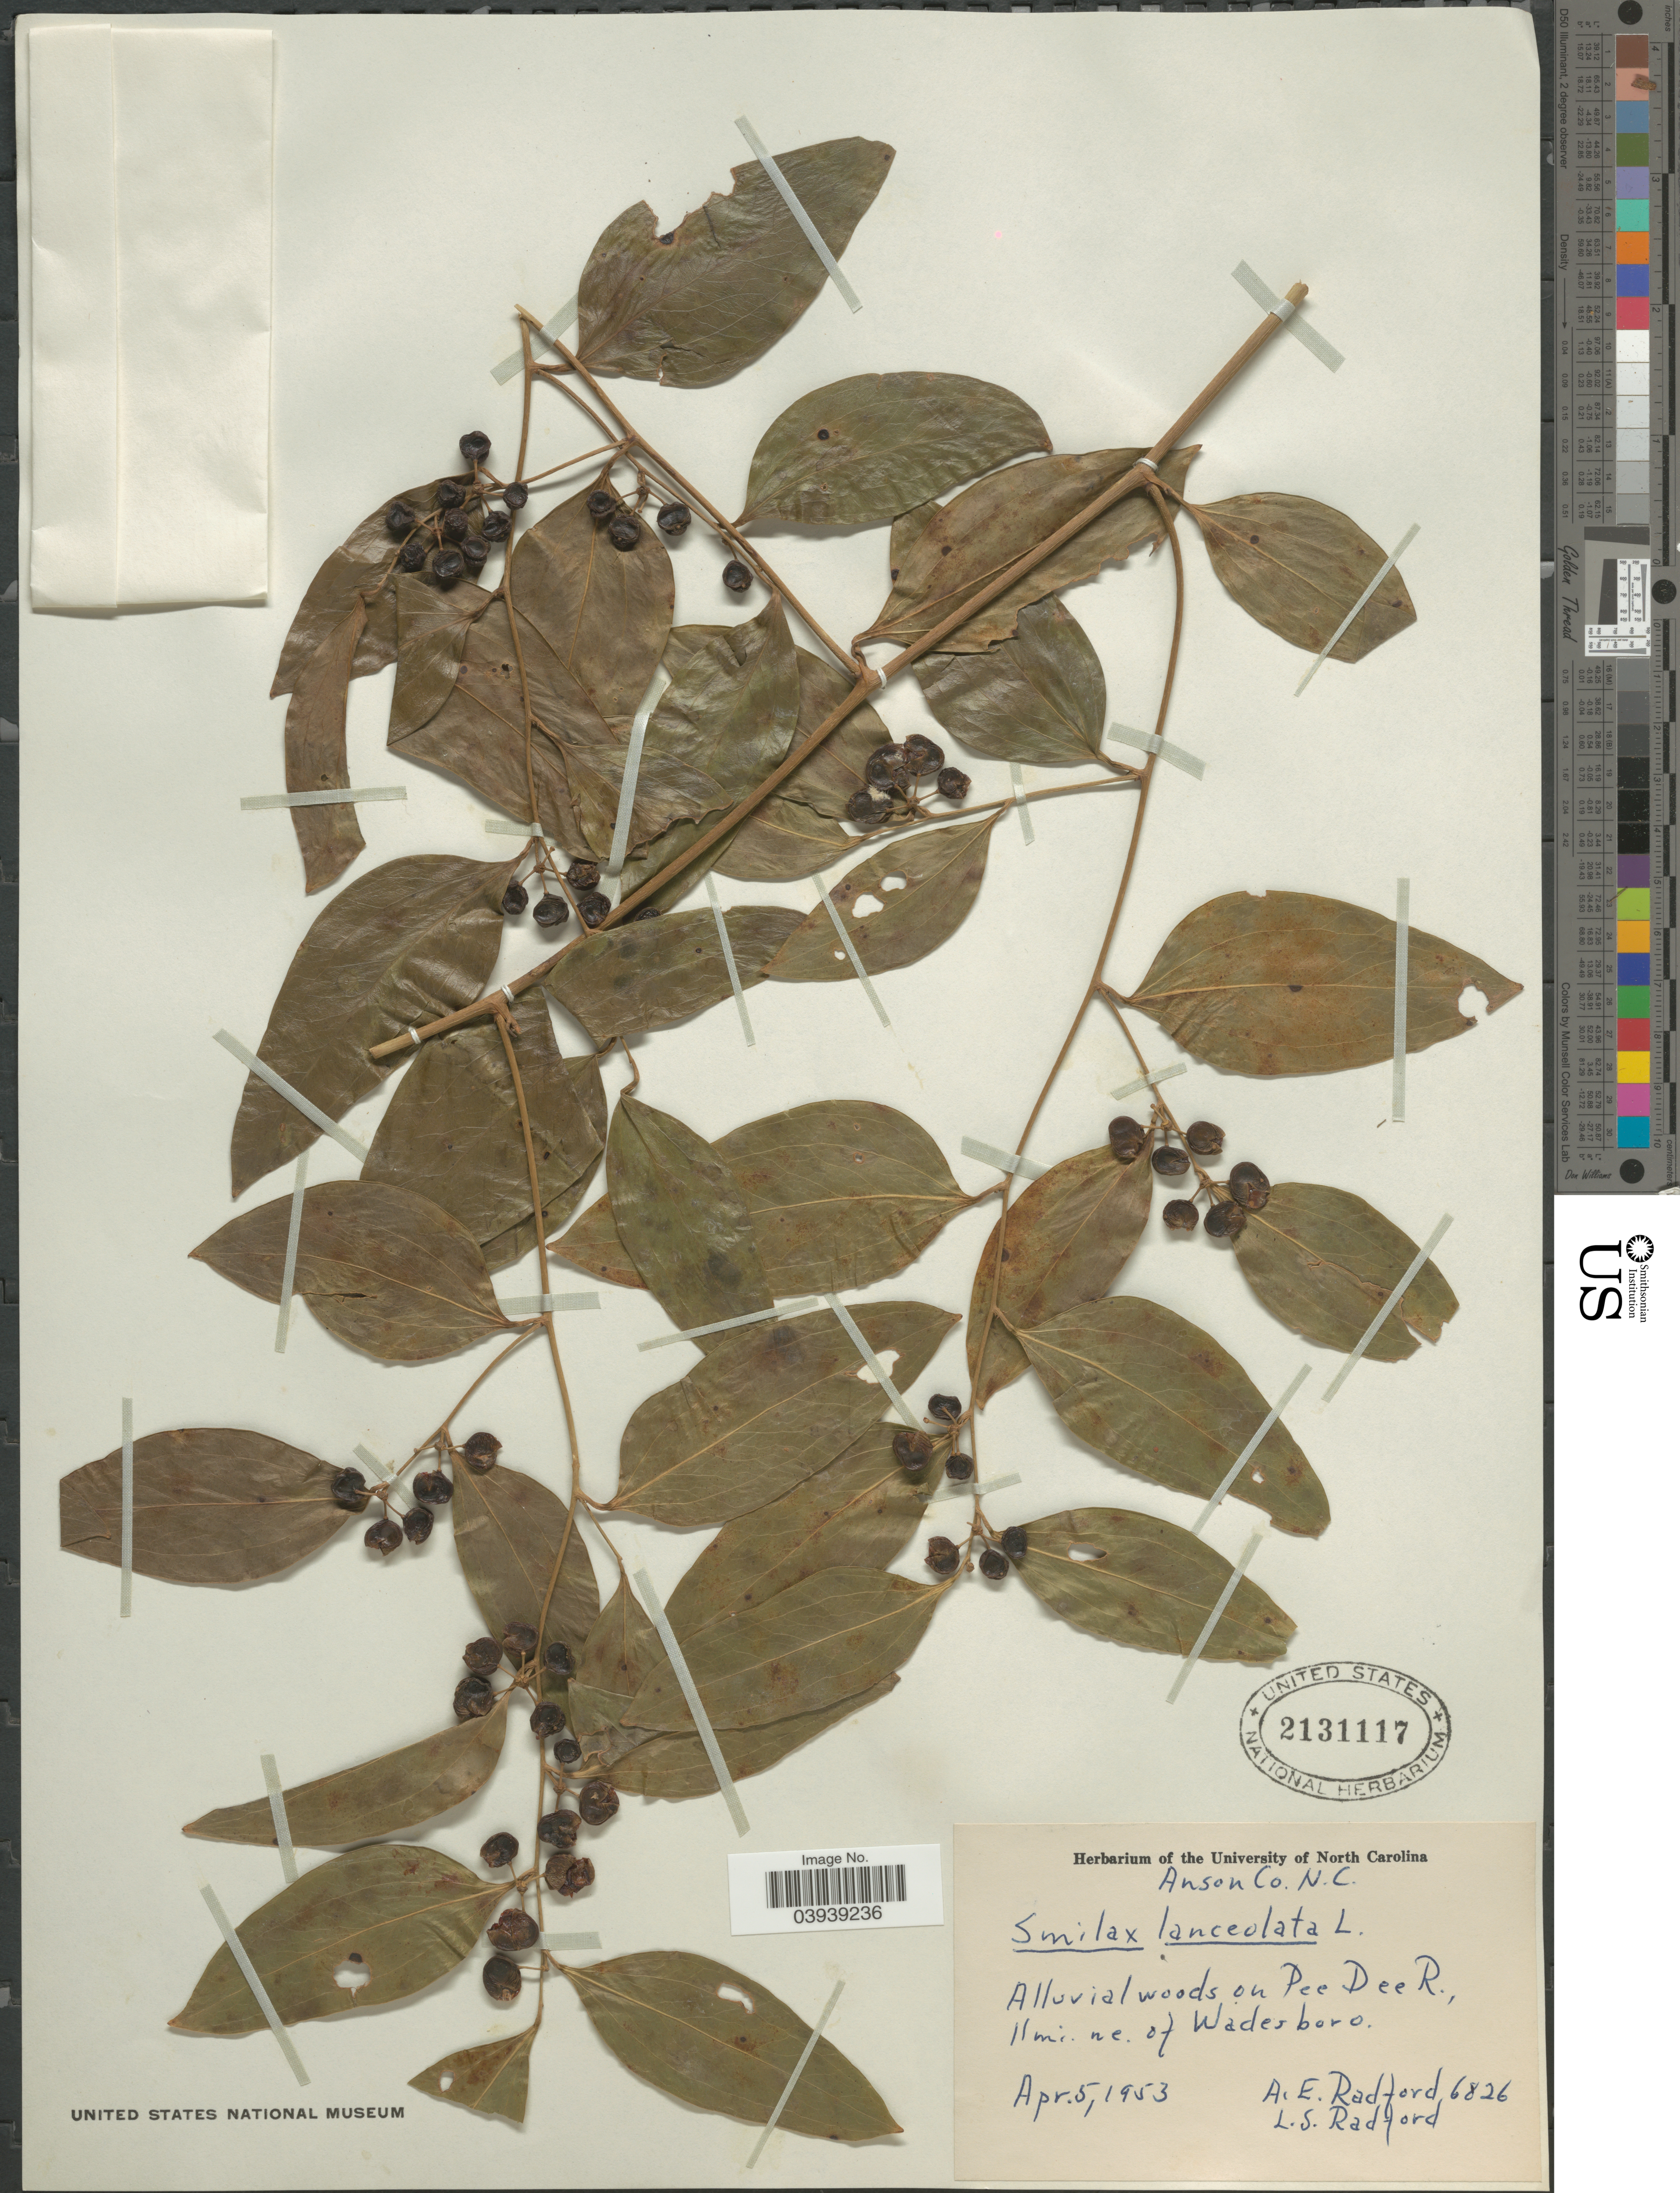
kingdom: Plantae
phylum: Tracheophyta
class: Liliopsida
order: Liliales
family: Smilacaceae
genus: Smilax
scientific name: Smilax smallii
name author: Morong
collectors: A. E. Radford & L. Radford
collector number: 6826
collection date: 1953-04-05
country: United States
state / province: North Carolina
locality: Anson Co. Alluvial woods on Pee Dee R., 11 mi. ne. of Wadesboro.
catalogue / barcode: US 2131117